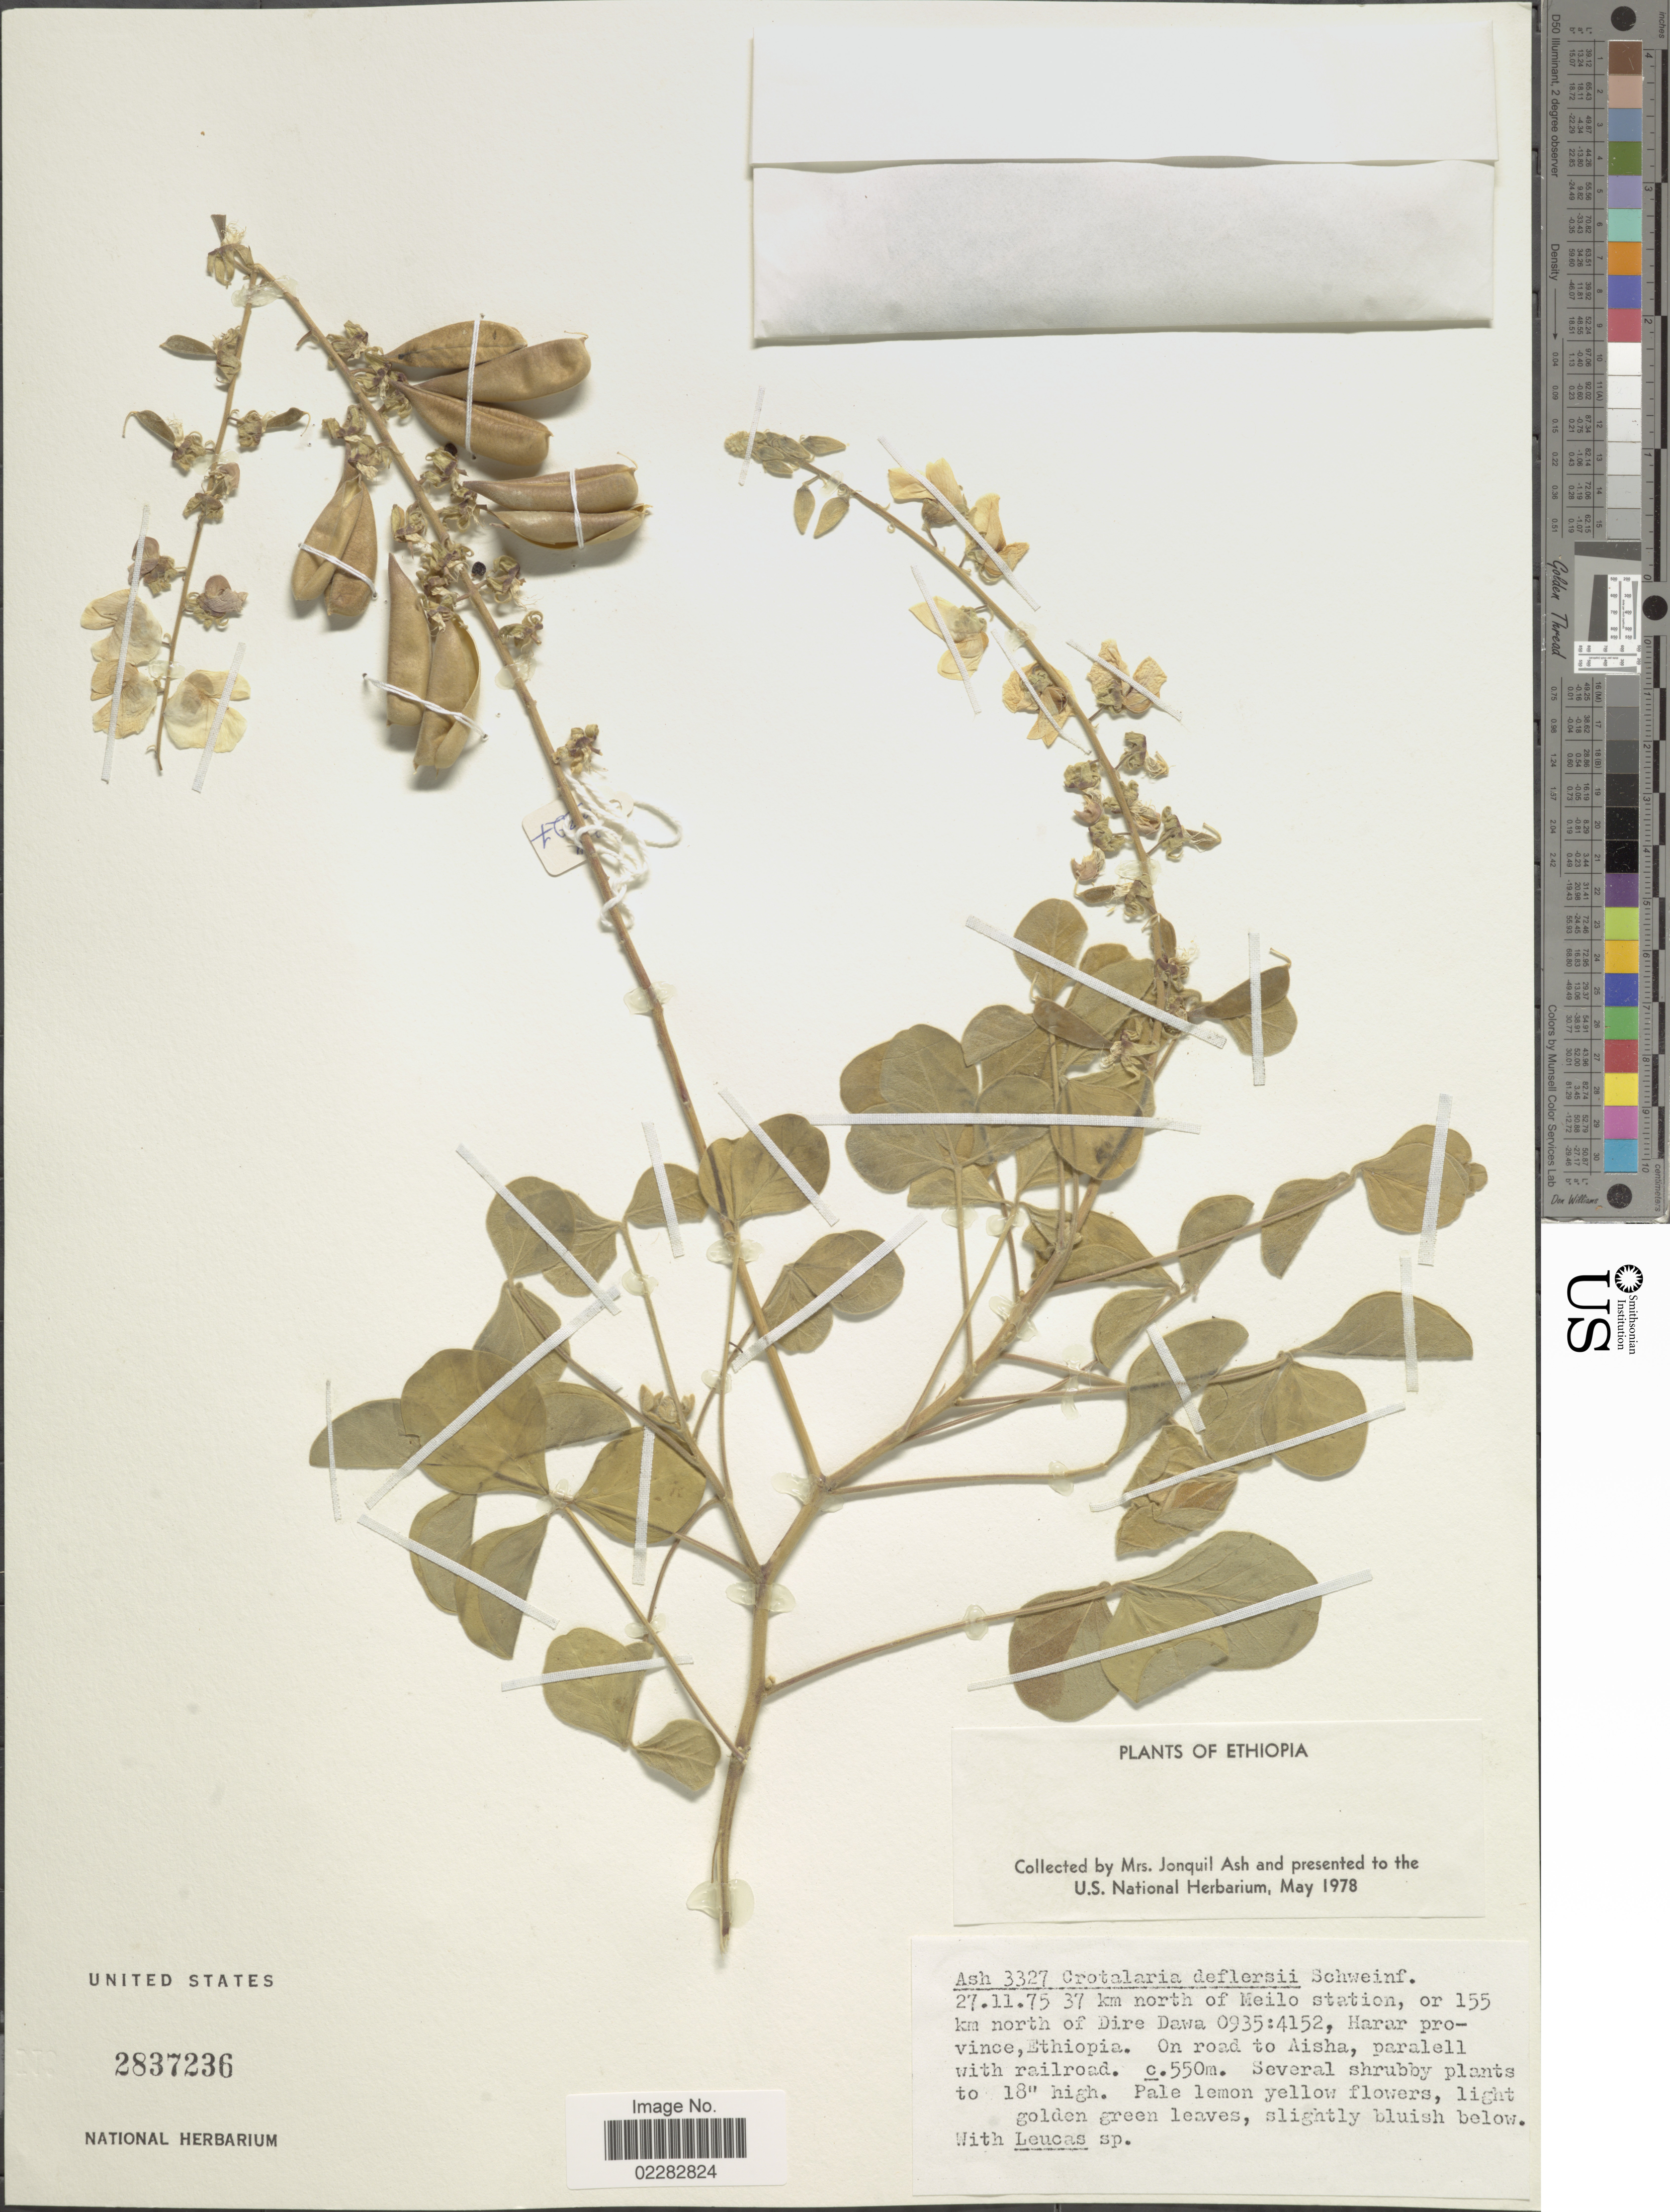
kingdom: Plantae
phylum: Tracheophyta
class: Magnoliopsida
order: Fabales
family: Fabaceae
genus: Crotalaria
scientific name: Crotalaria deflersii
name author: Schweinf.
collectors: J. Ash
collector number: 3327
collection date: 1975-11-27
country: Ethiopia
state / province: Dire Dawa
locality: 37 km north of Meilo station, or 155 km north of Dire Dawa 0935:4152, Harar province, Ethiopia, on road to Aisha, parallel with railroad.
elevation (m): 550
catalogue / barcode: US 2837236